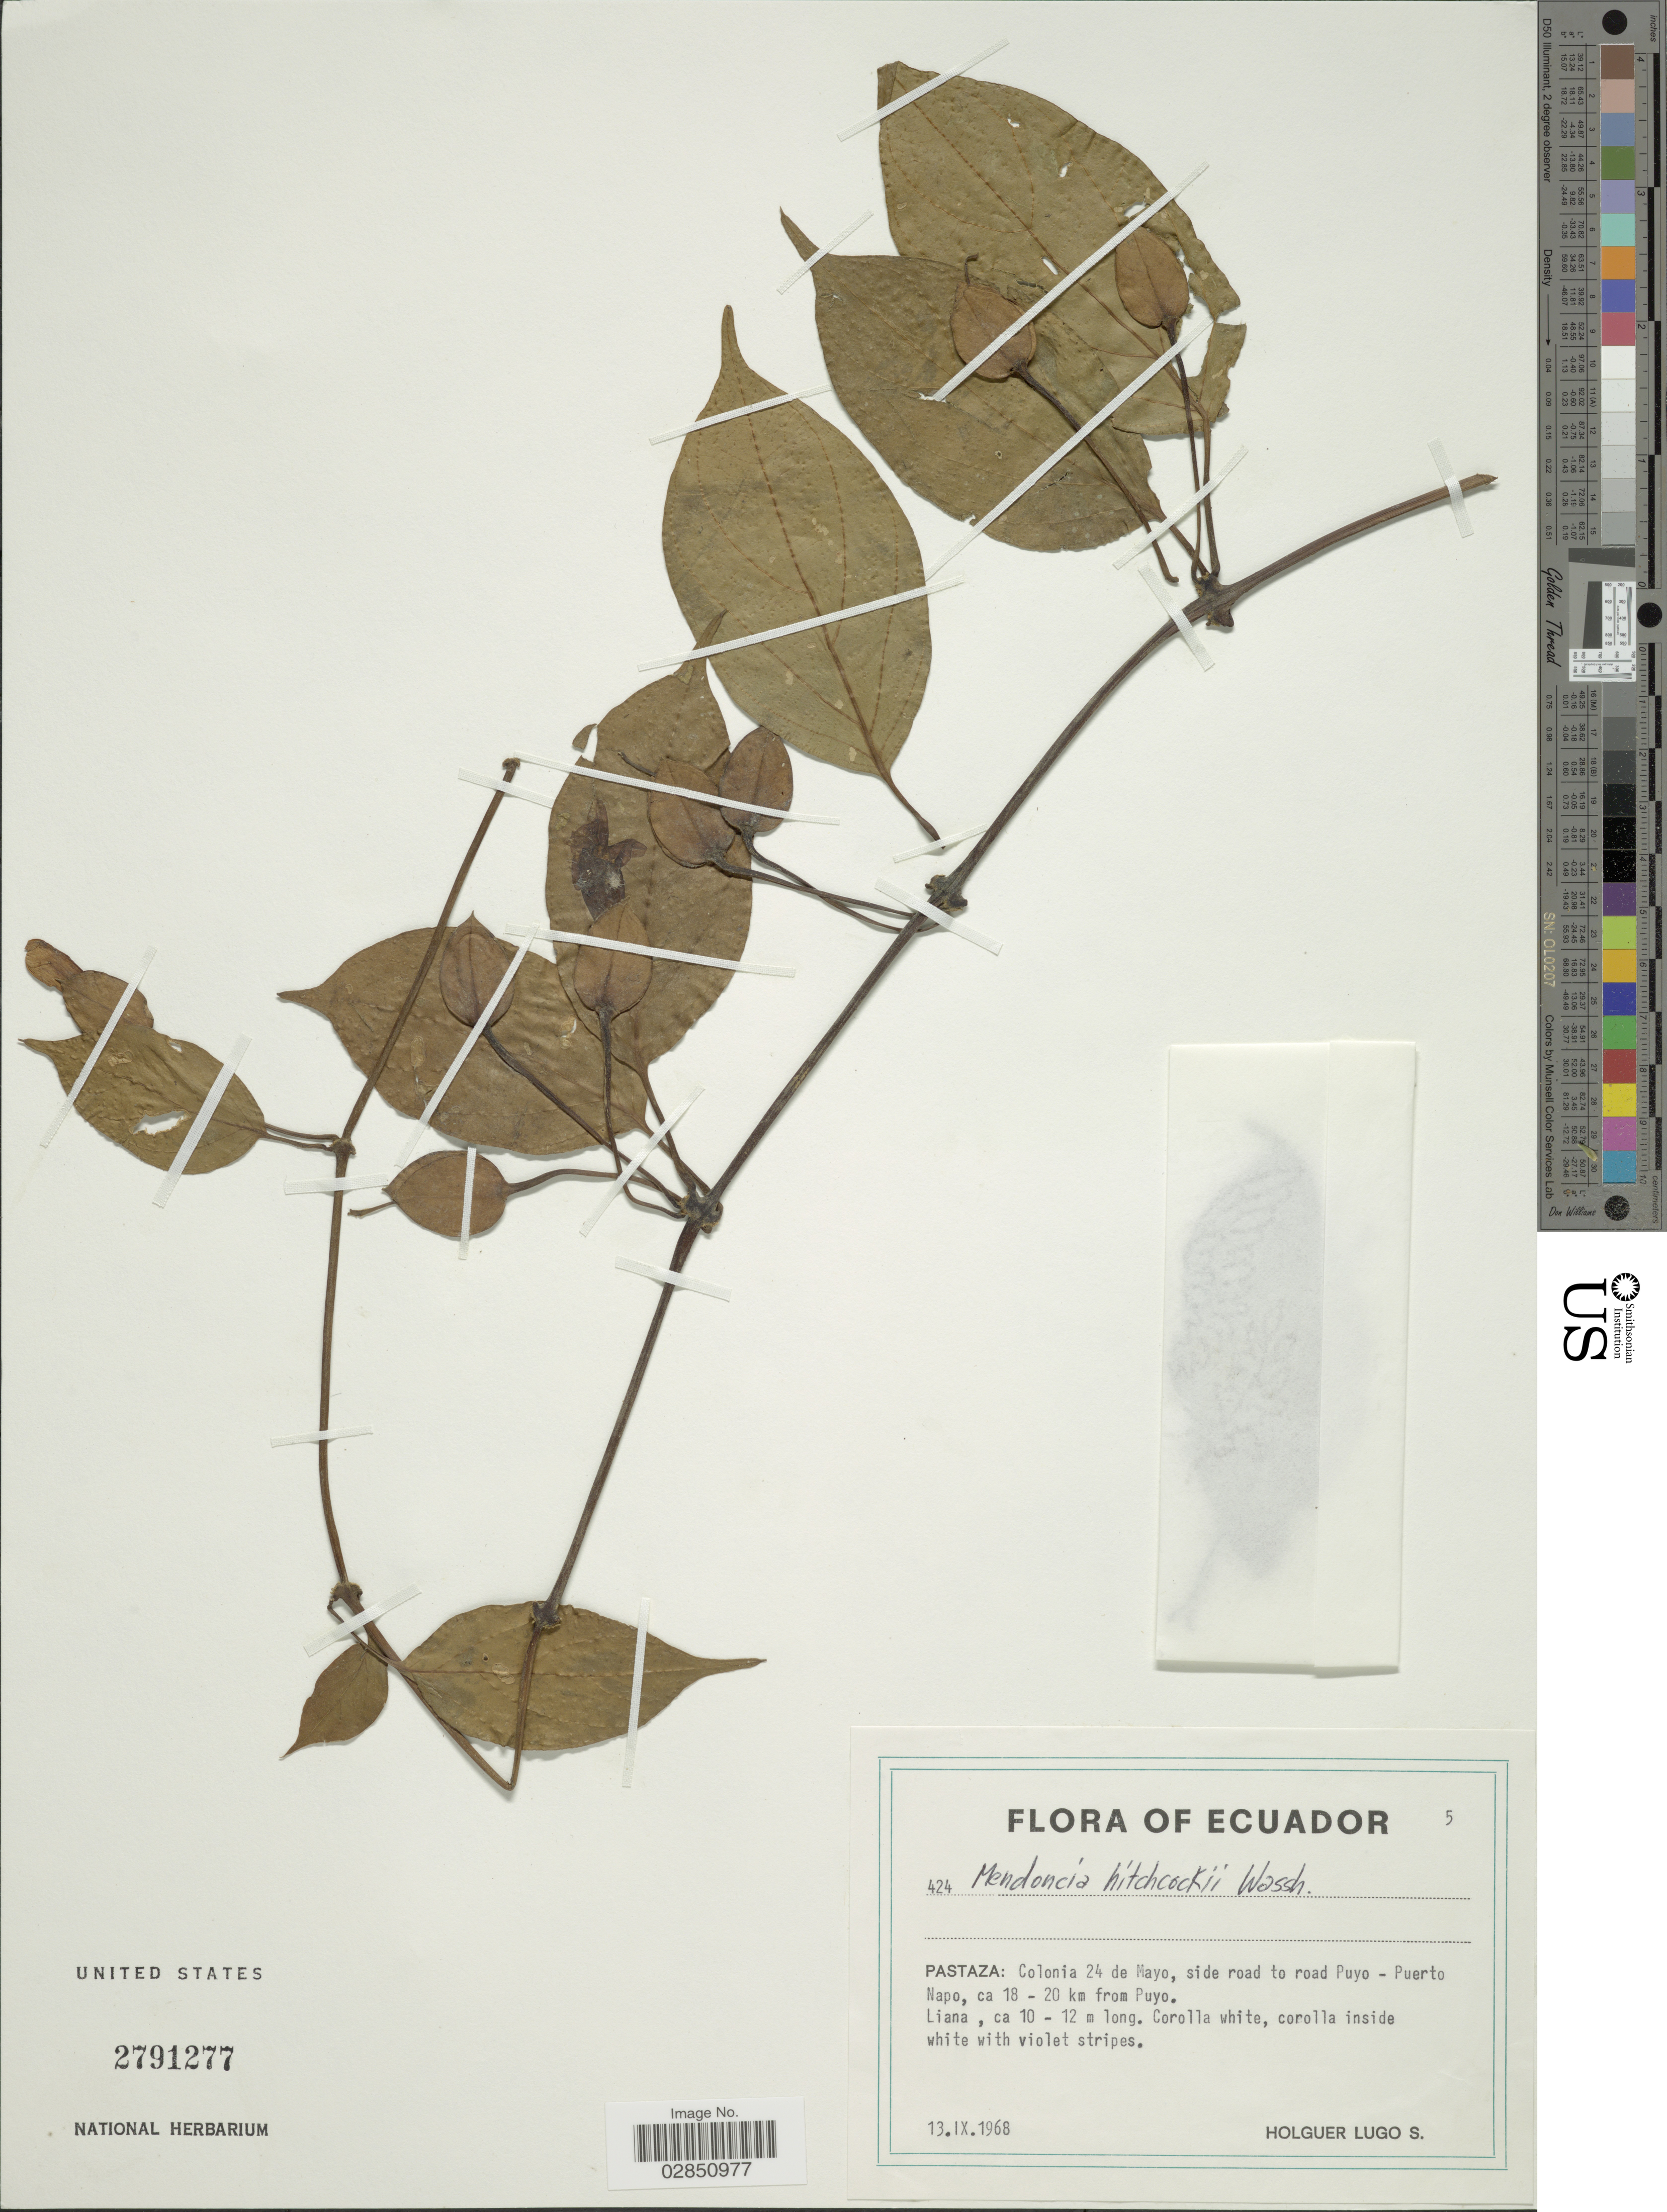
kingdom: Plantae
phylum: Tracheophyta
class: Magnoliopsida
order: Lamiales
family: Acanthaceae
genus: Mendoncia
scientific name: Mendoncia hitchcockii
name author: Wassh.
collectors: H. Lugo S.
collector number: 424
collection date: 1968-09-13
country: Ecuador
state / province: Pastaza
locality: Colonia 24 de Mayo, side road to road Puyo - Puerto Napo, ca 18-20 km from Puyo.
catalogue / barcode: US 2791277